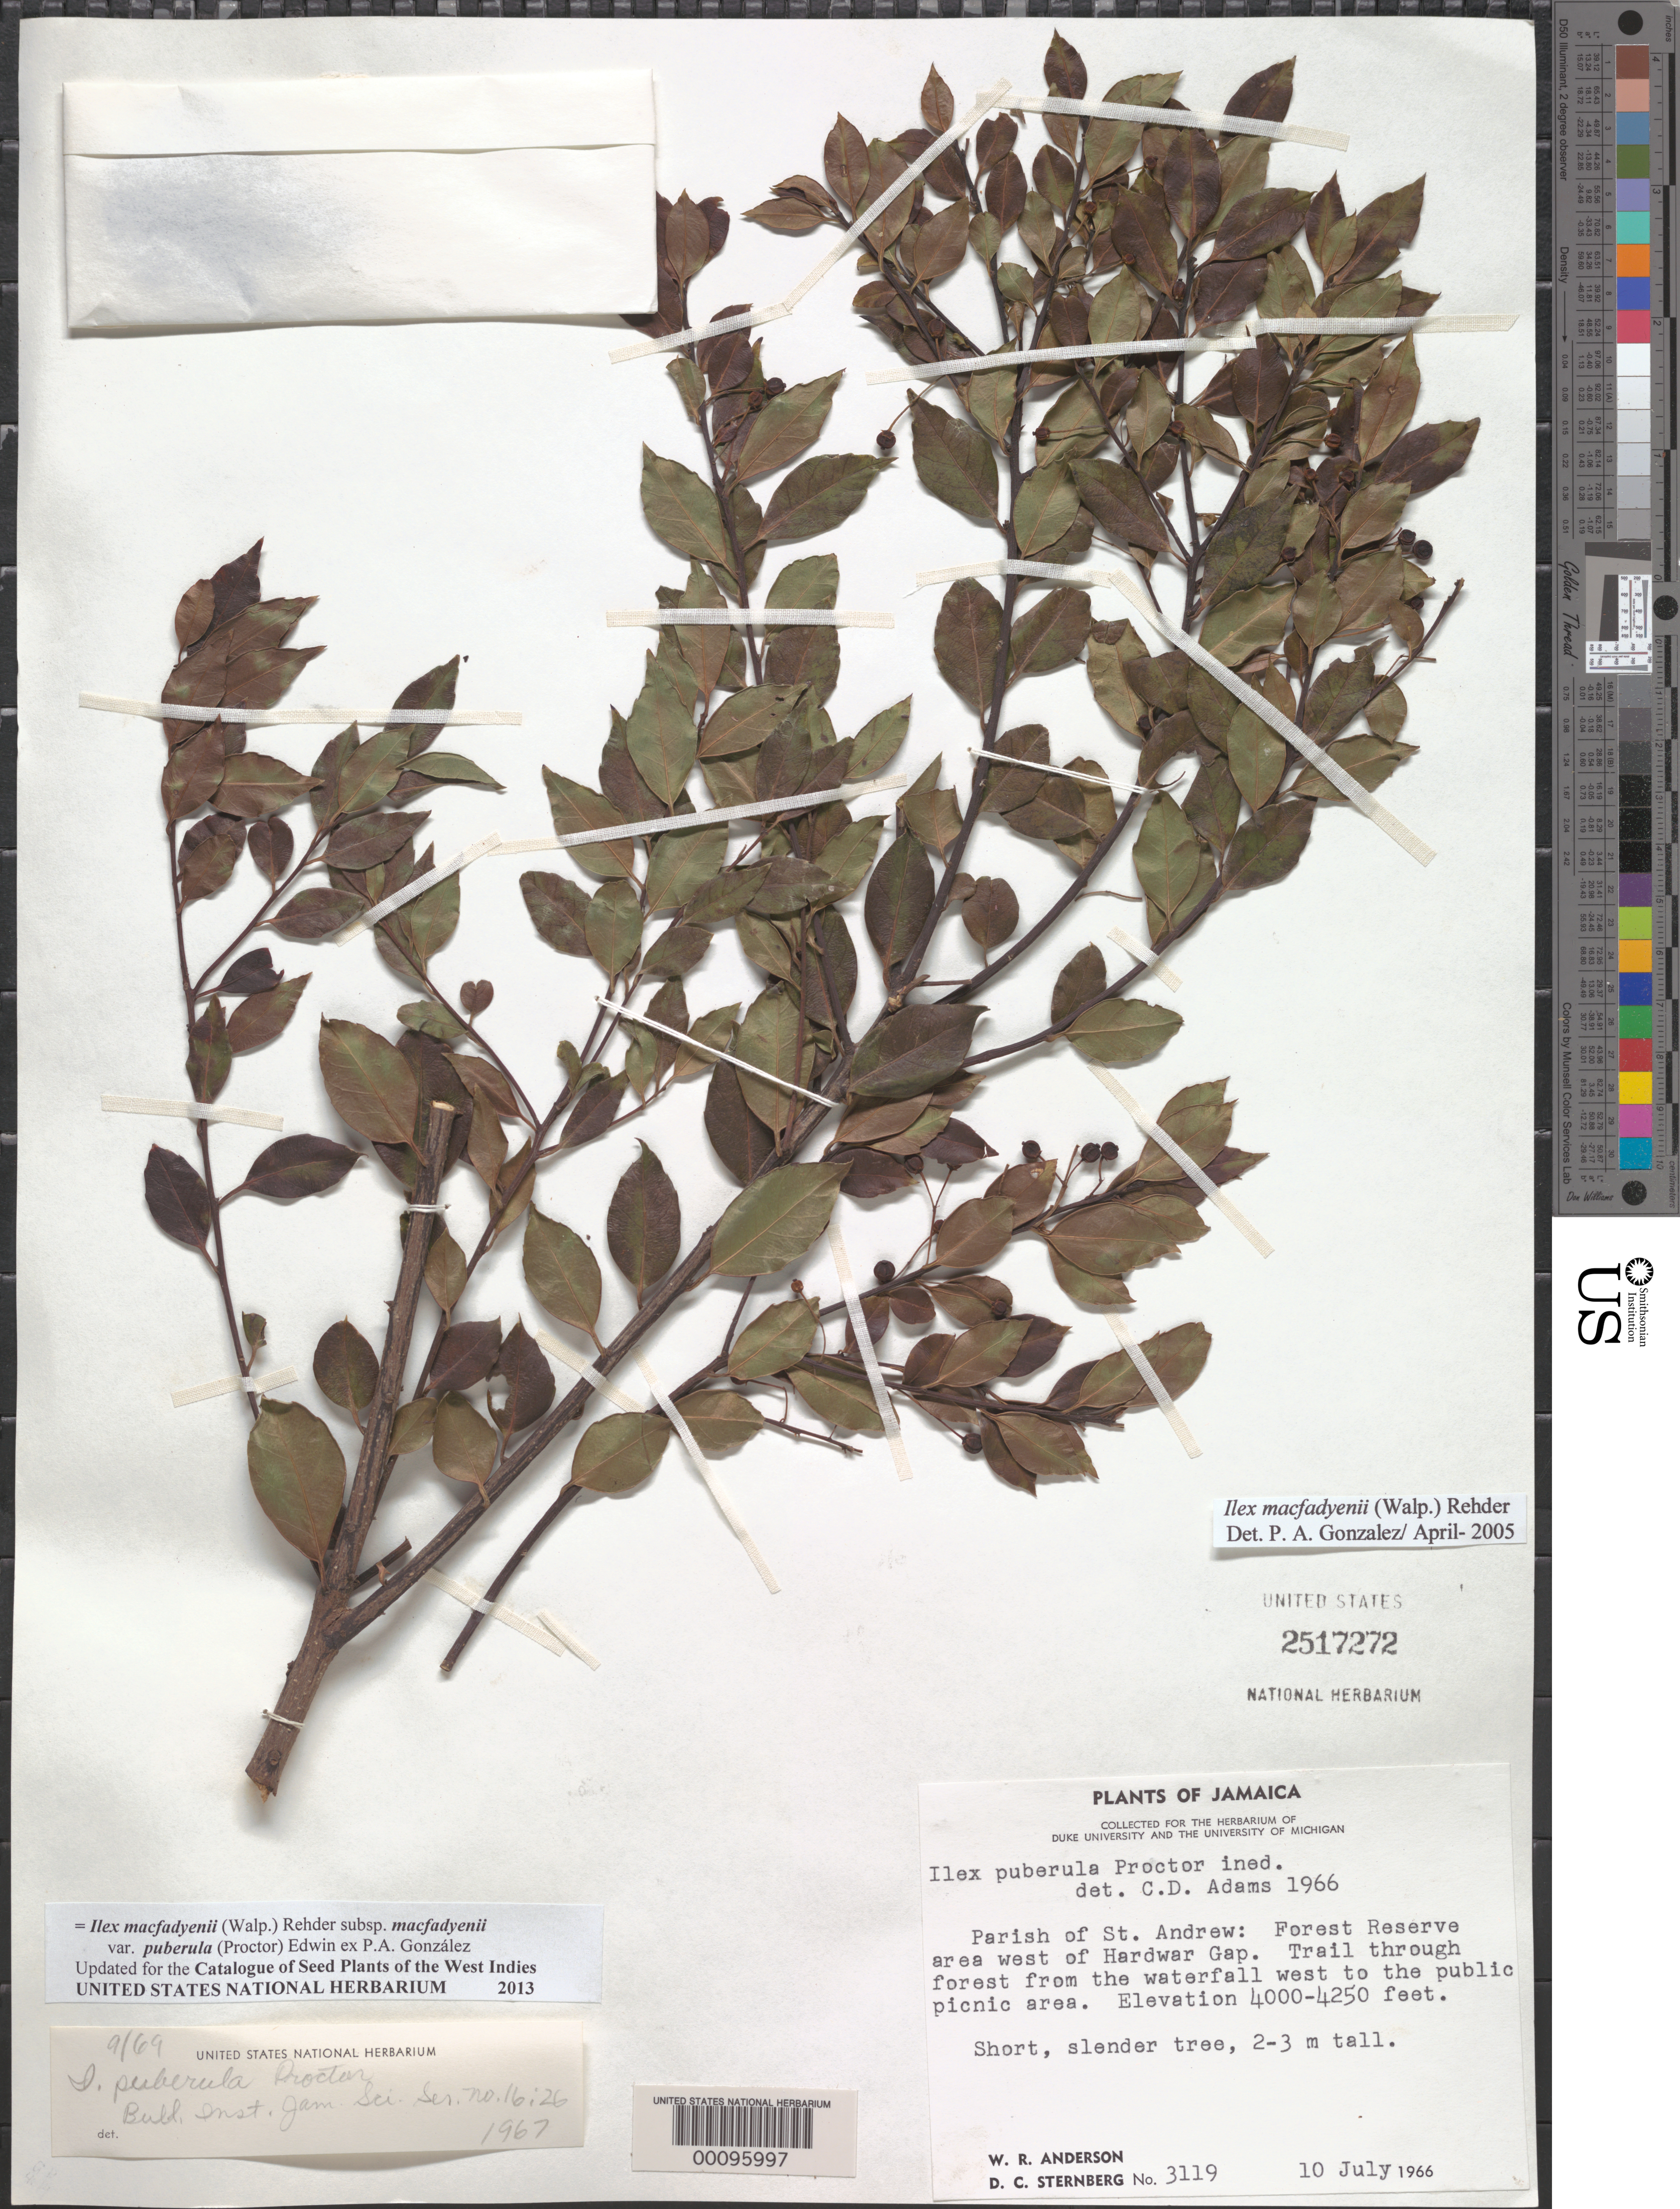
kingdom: Plantae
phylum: Tracheophyta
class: Magnoliopsida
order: Aquifoliales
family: Aquifoliaceae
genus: Ilex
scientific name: Ilex macfadyenii subsp. macfadyenii var. puberula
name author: (Proctor) Edwin ex P. A. González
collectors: W. R. Anderson & D. Sternberg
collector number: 3119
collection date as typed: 10 Jul 1966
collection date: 1966-07-10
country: Jamaica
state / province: Saint Andrew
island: Greater Antilles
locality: Forest reserve west of hardwar gap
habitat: Trail through forest from waterfall to public picnic area.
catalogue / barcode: US 2517272